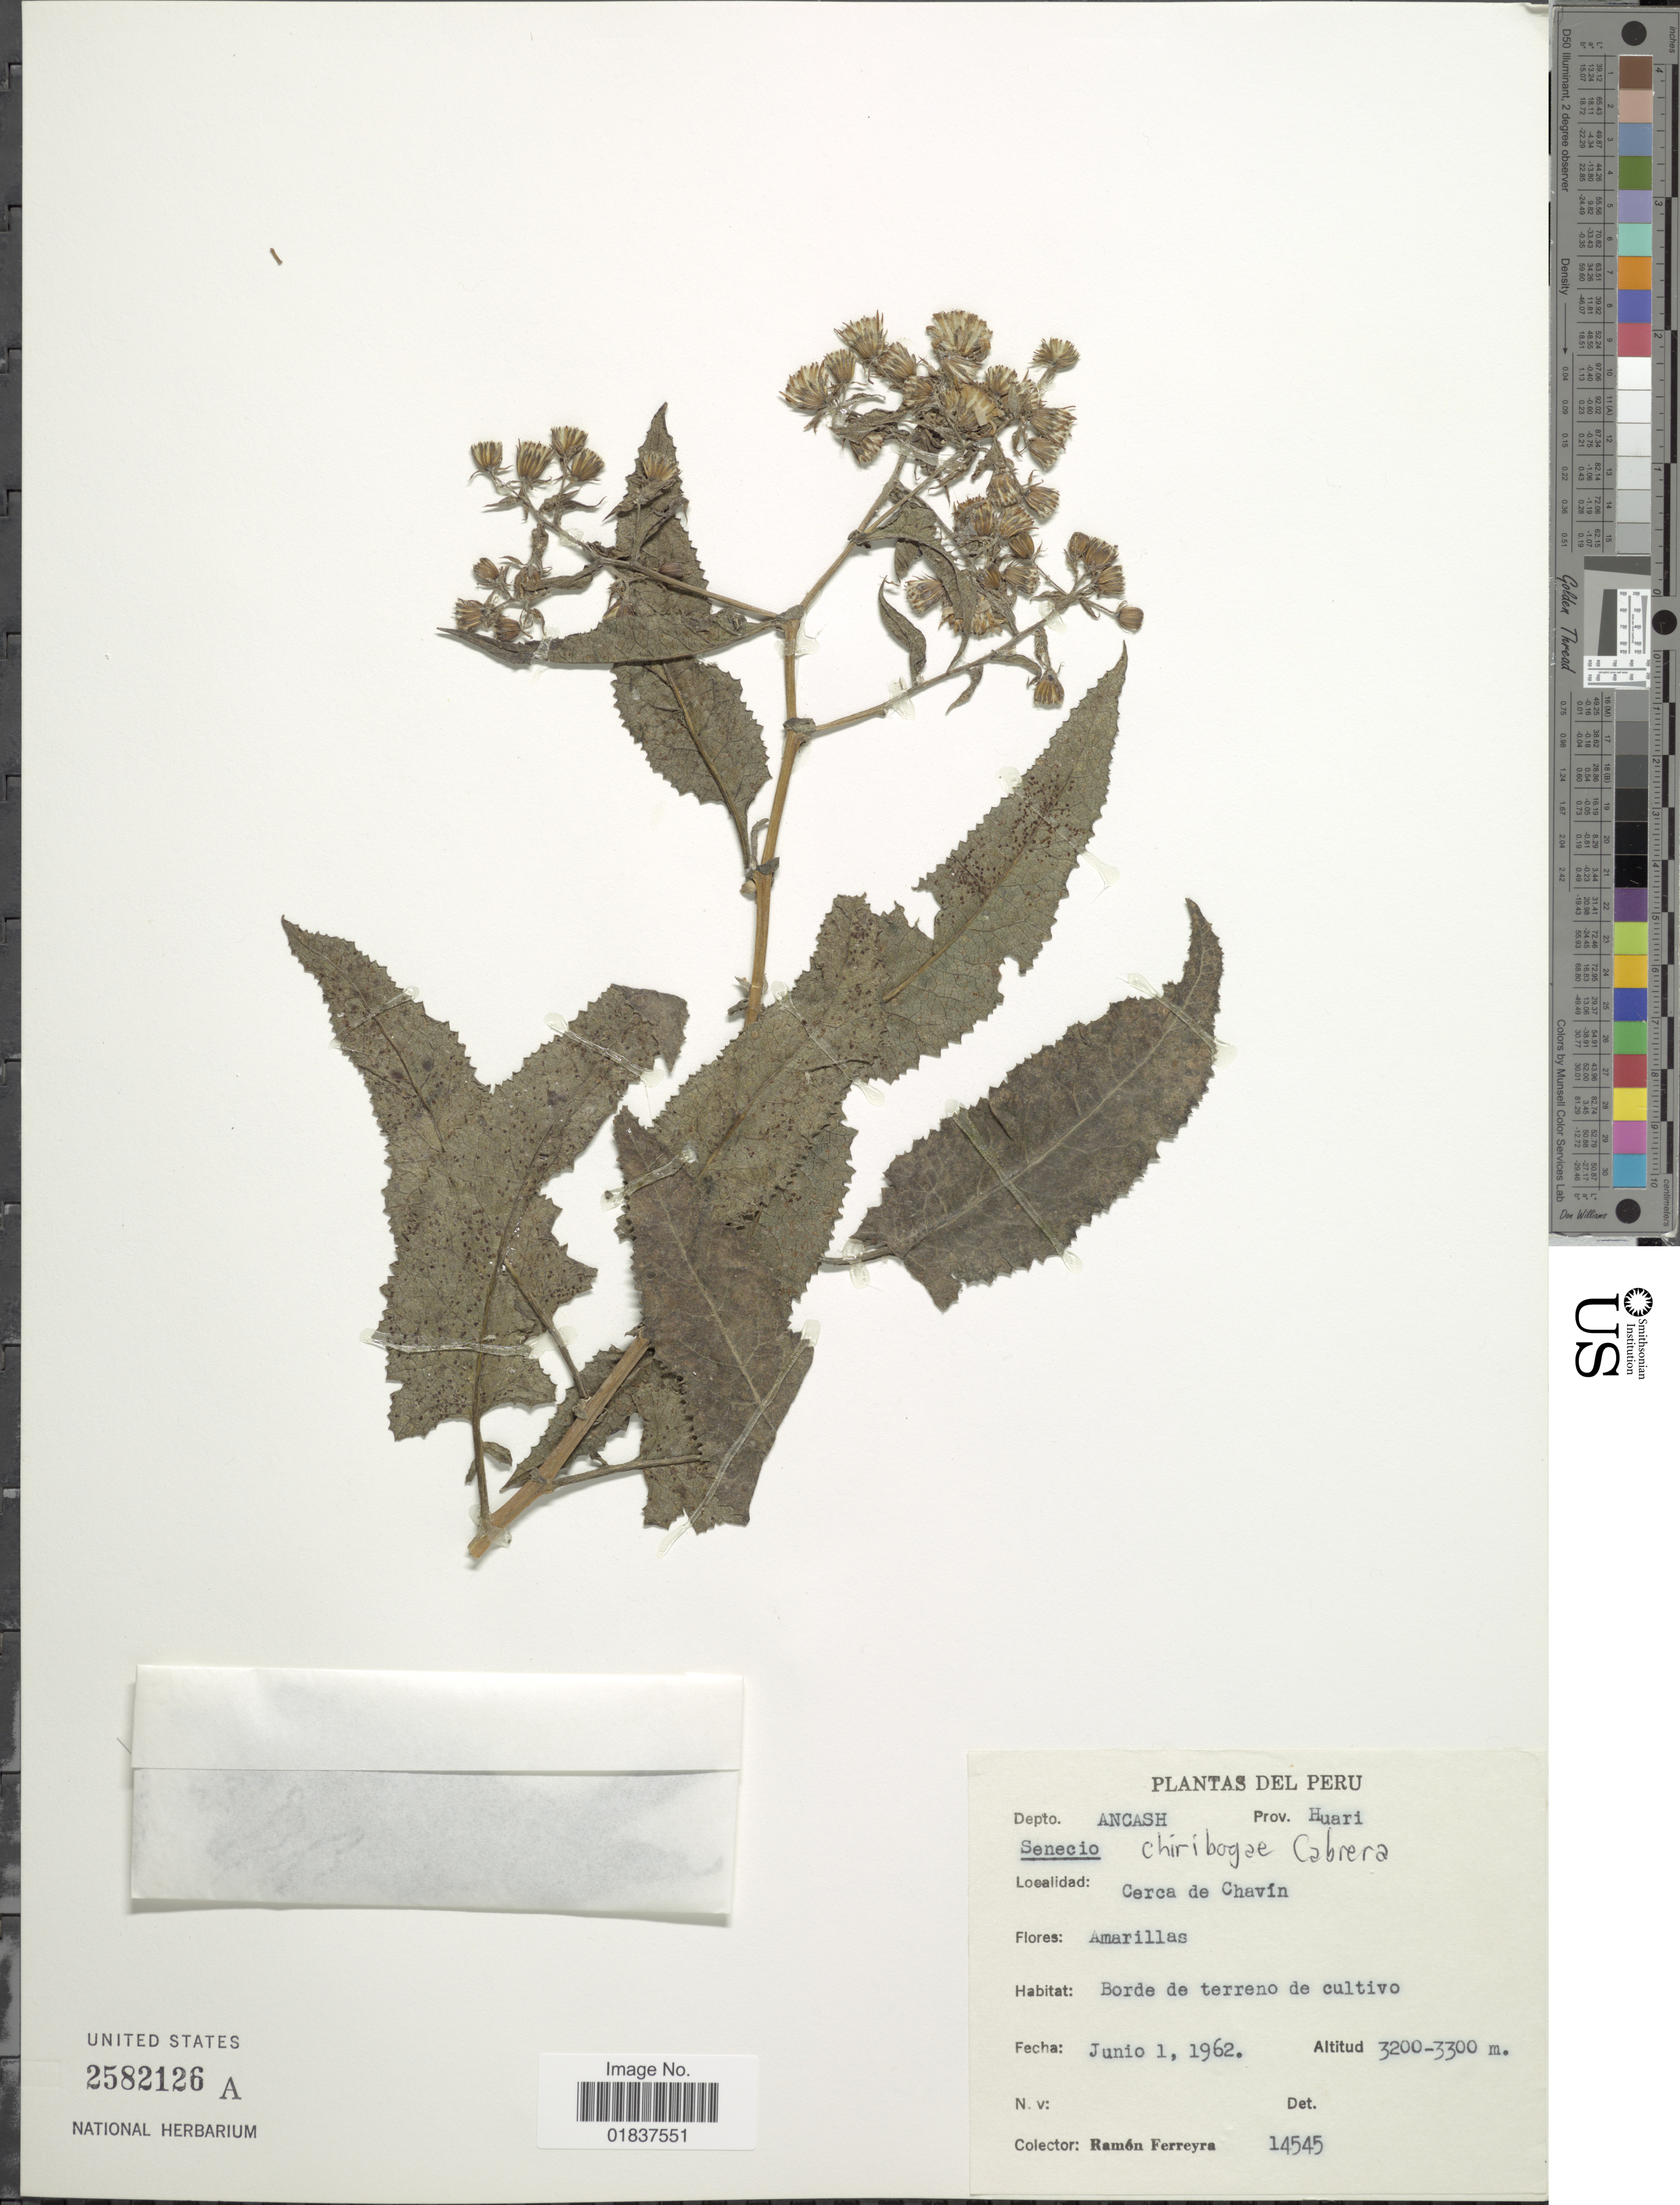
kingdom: Plantae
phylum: Tracheophyta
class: Magnoliopsida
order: Asterales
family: Asteraceae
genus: Senecio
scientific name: Senecio chiribogae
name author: Cabrera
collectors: R. A. Ferreyra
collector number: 14545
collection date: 1962-06-01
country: Peru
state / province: Ancash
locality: Prov. Huari. Cerca de Chavin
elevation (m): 3200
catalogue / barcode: US 2582126A